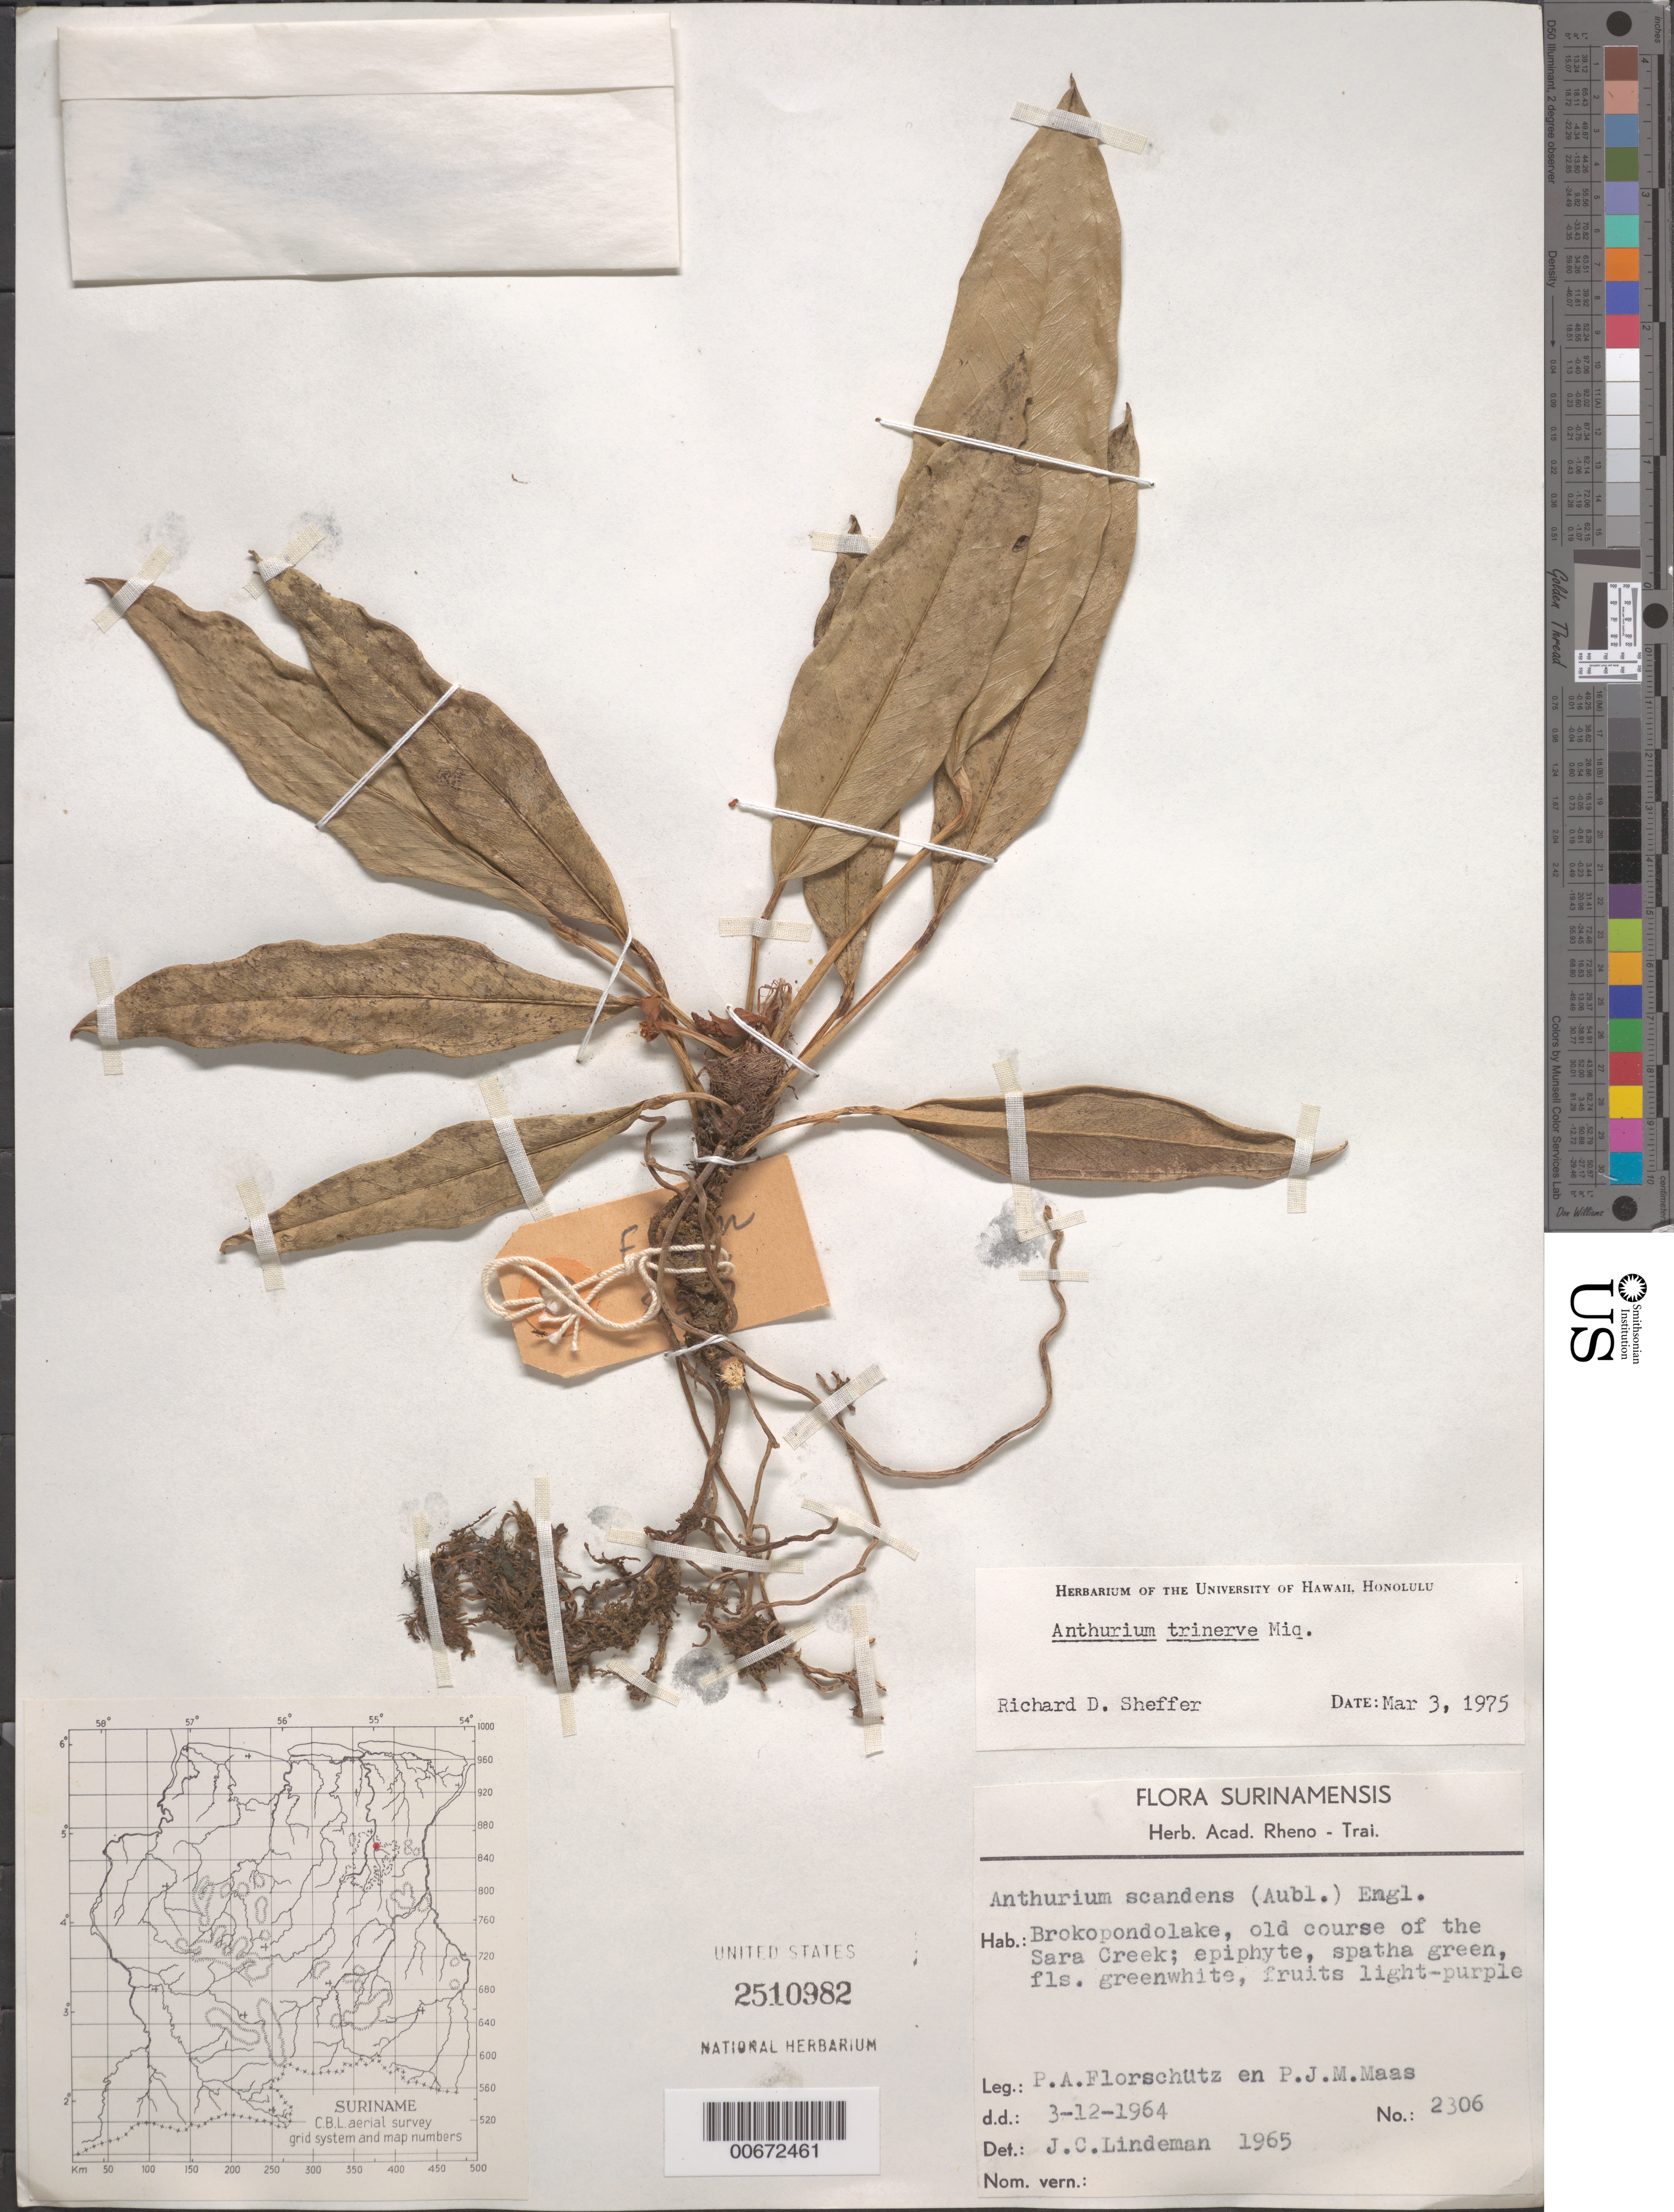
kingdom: Plantae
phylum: Tracheophyta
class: Liliopsida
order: Alismatales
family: Araceae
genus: Anthurium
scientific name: Anthurium trinervium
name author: Miq.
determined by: Sheffer, R. D.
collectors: P. Florschütz & P. Maas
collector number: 2306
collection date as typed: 3-Dec-64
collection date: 1964-12-03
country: Suriname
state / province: Brokopondo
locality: Brokopondo Lake, old course of Sara Creek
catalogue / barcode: US 2510982